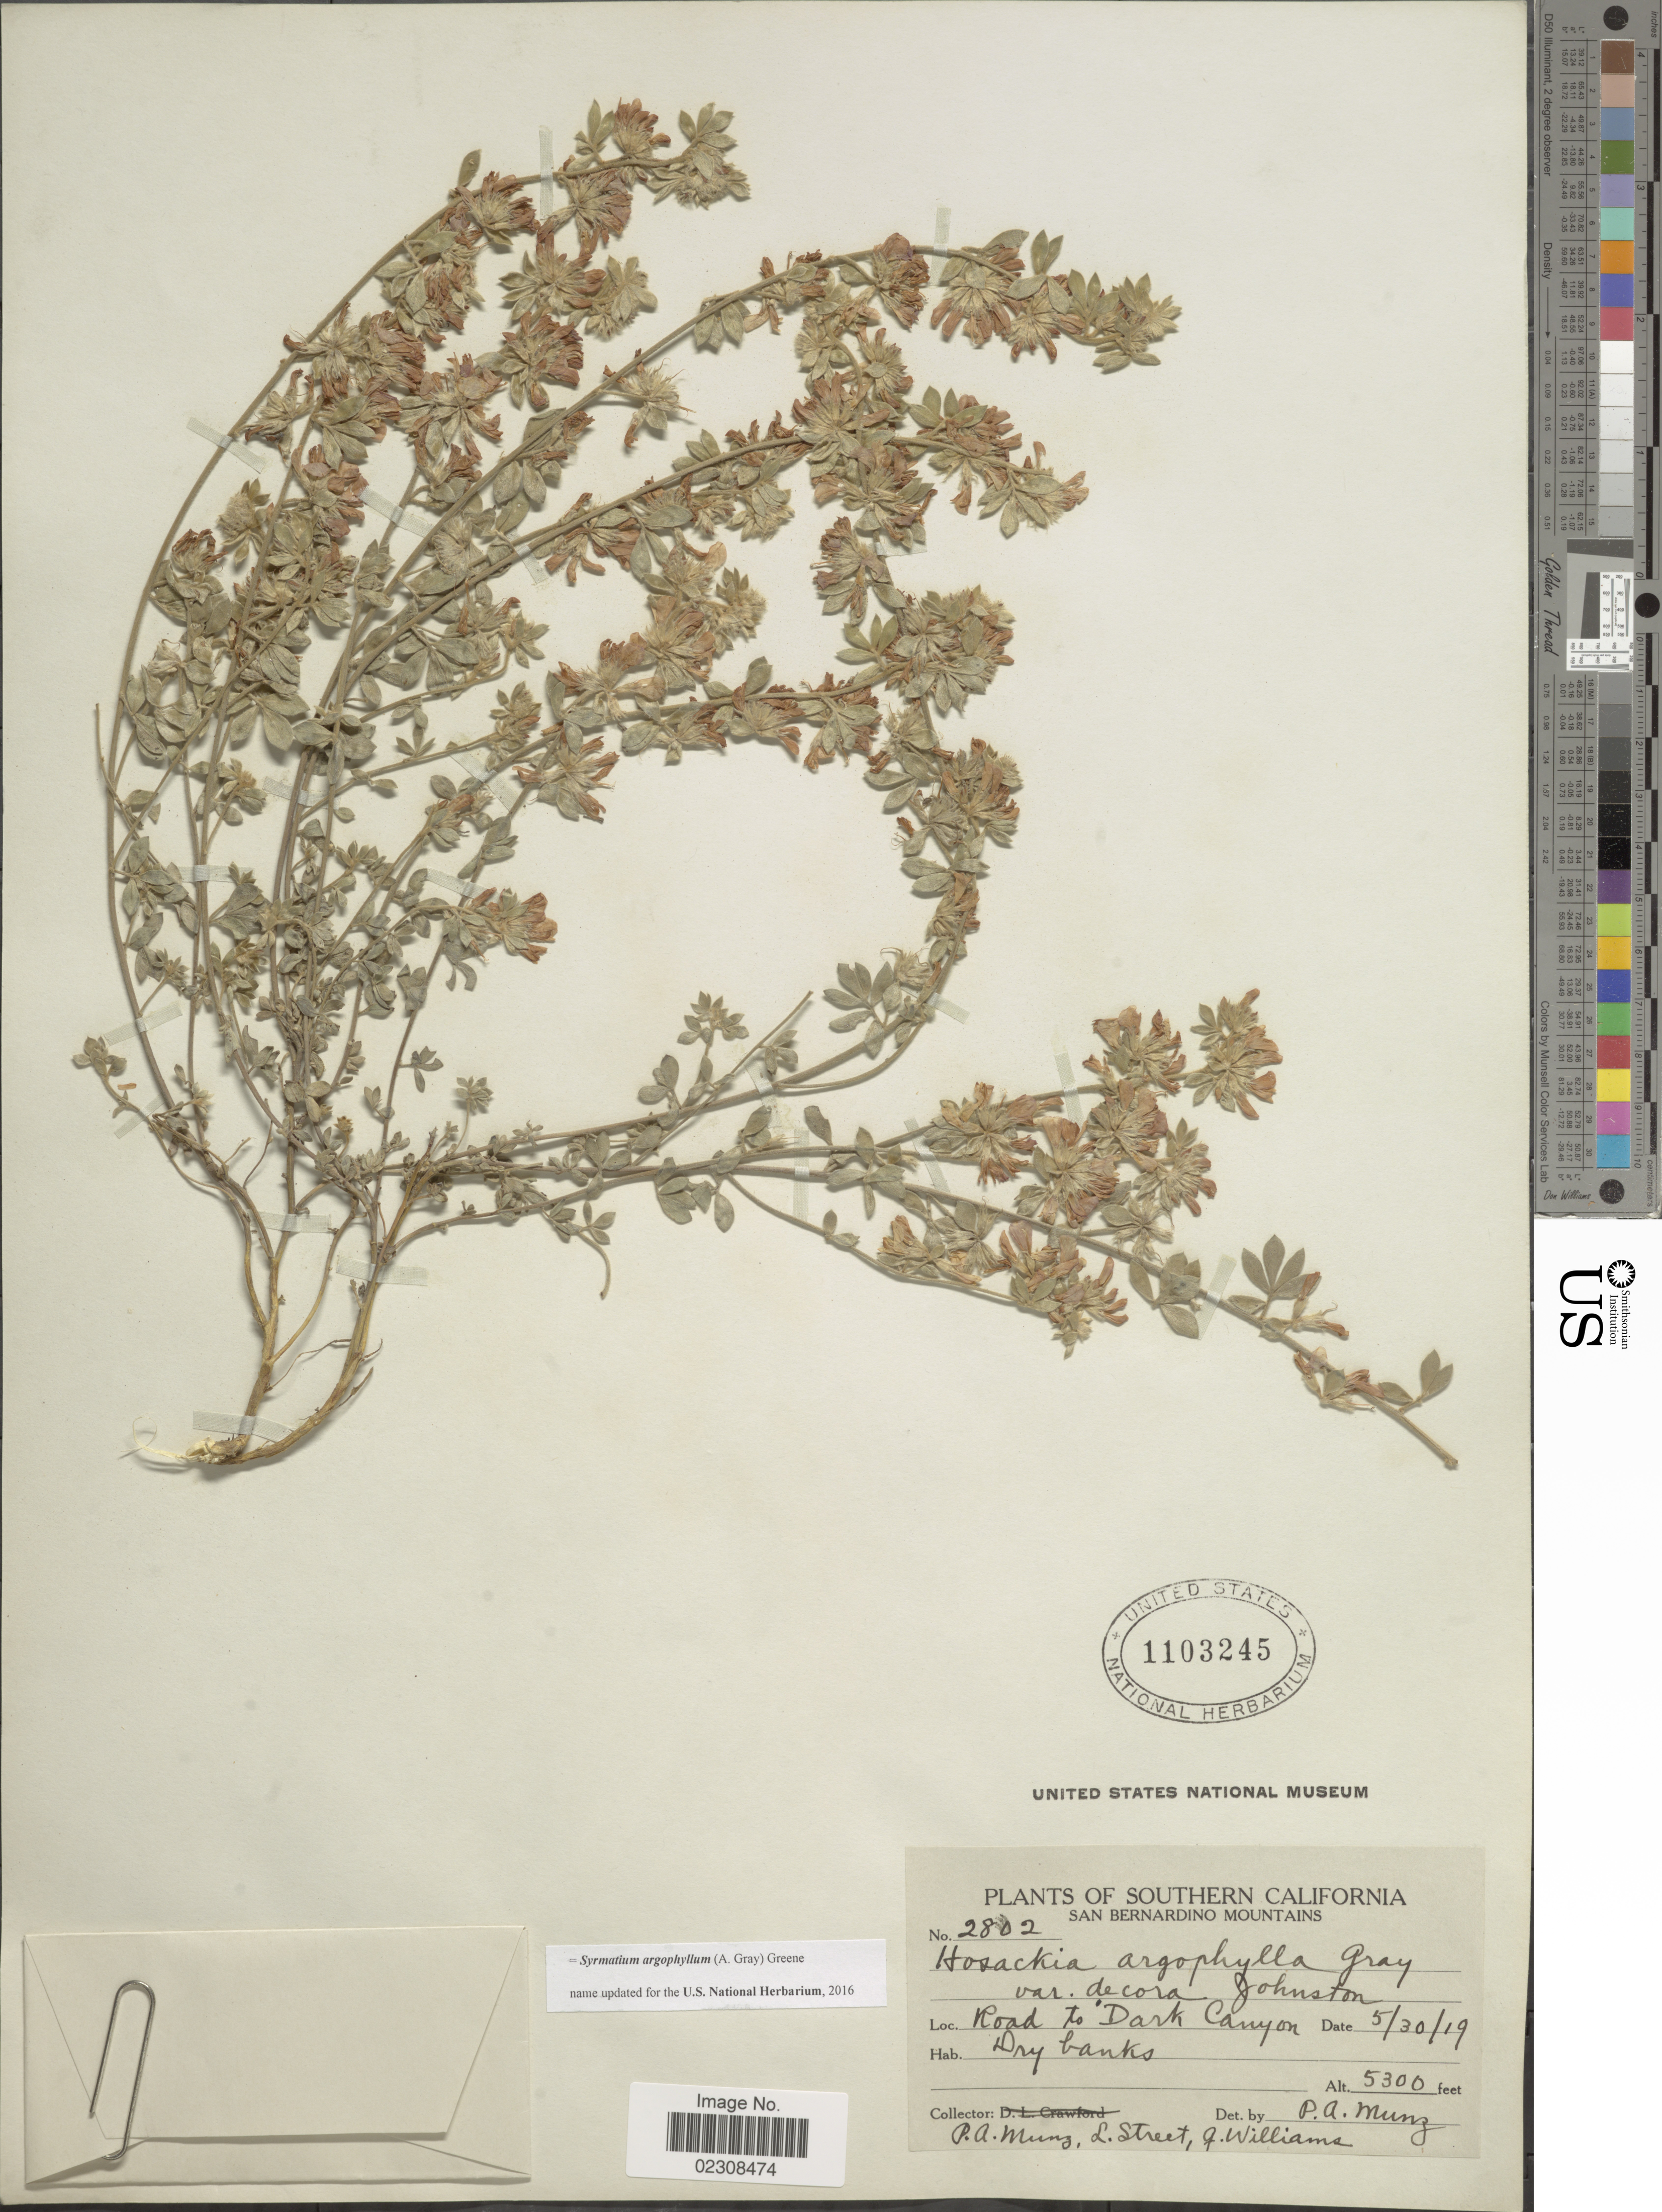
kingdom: Plantae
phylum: Tracheophyta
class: Magnoliopsida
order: Fabales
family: Fabaceae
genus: Syrmatium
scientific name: Syrmatium argophyllum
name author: (A. Gray) Greene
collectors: P. A. Munz, L. Street & G. H. Williams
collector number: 2802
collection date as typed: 19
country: United States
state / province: California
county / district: San Bernardino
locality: Southern California, San Bernardino Mountains, Road to Dark Canyon, Dry banks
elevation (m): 1615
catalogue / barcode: US 1103245